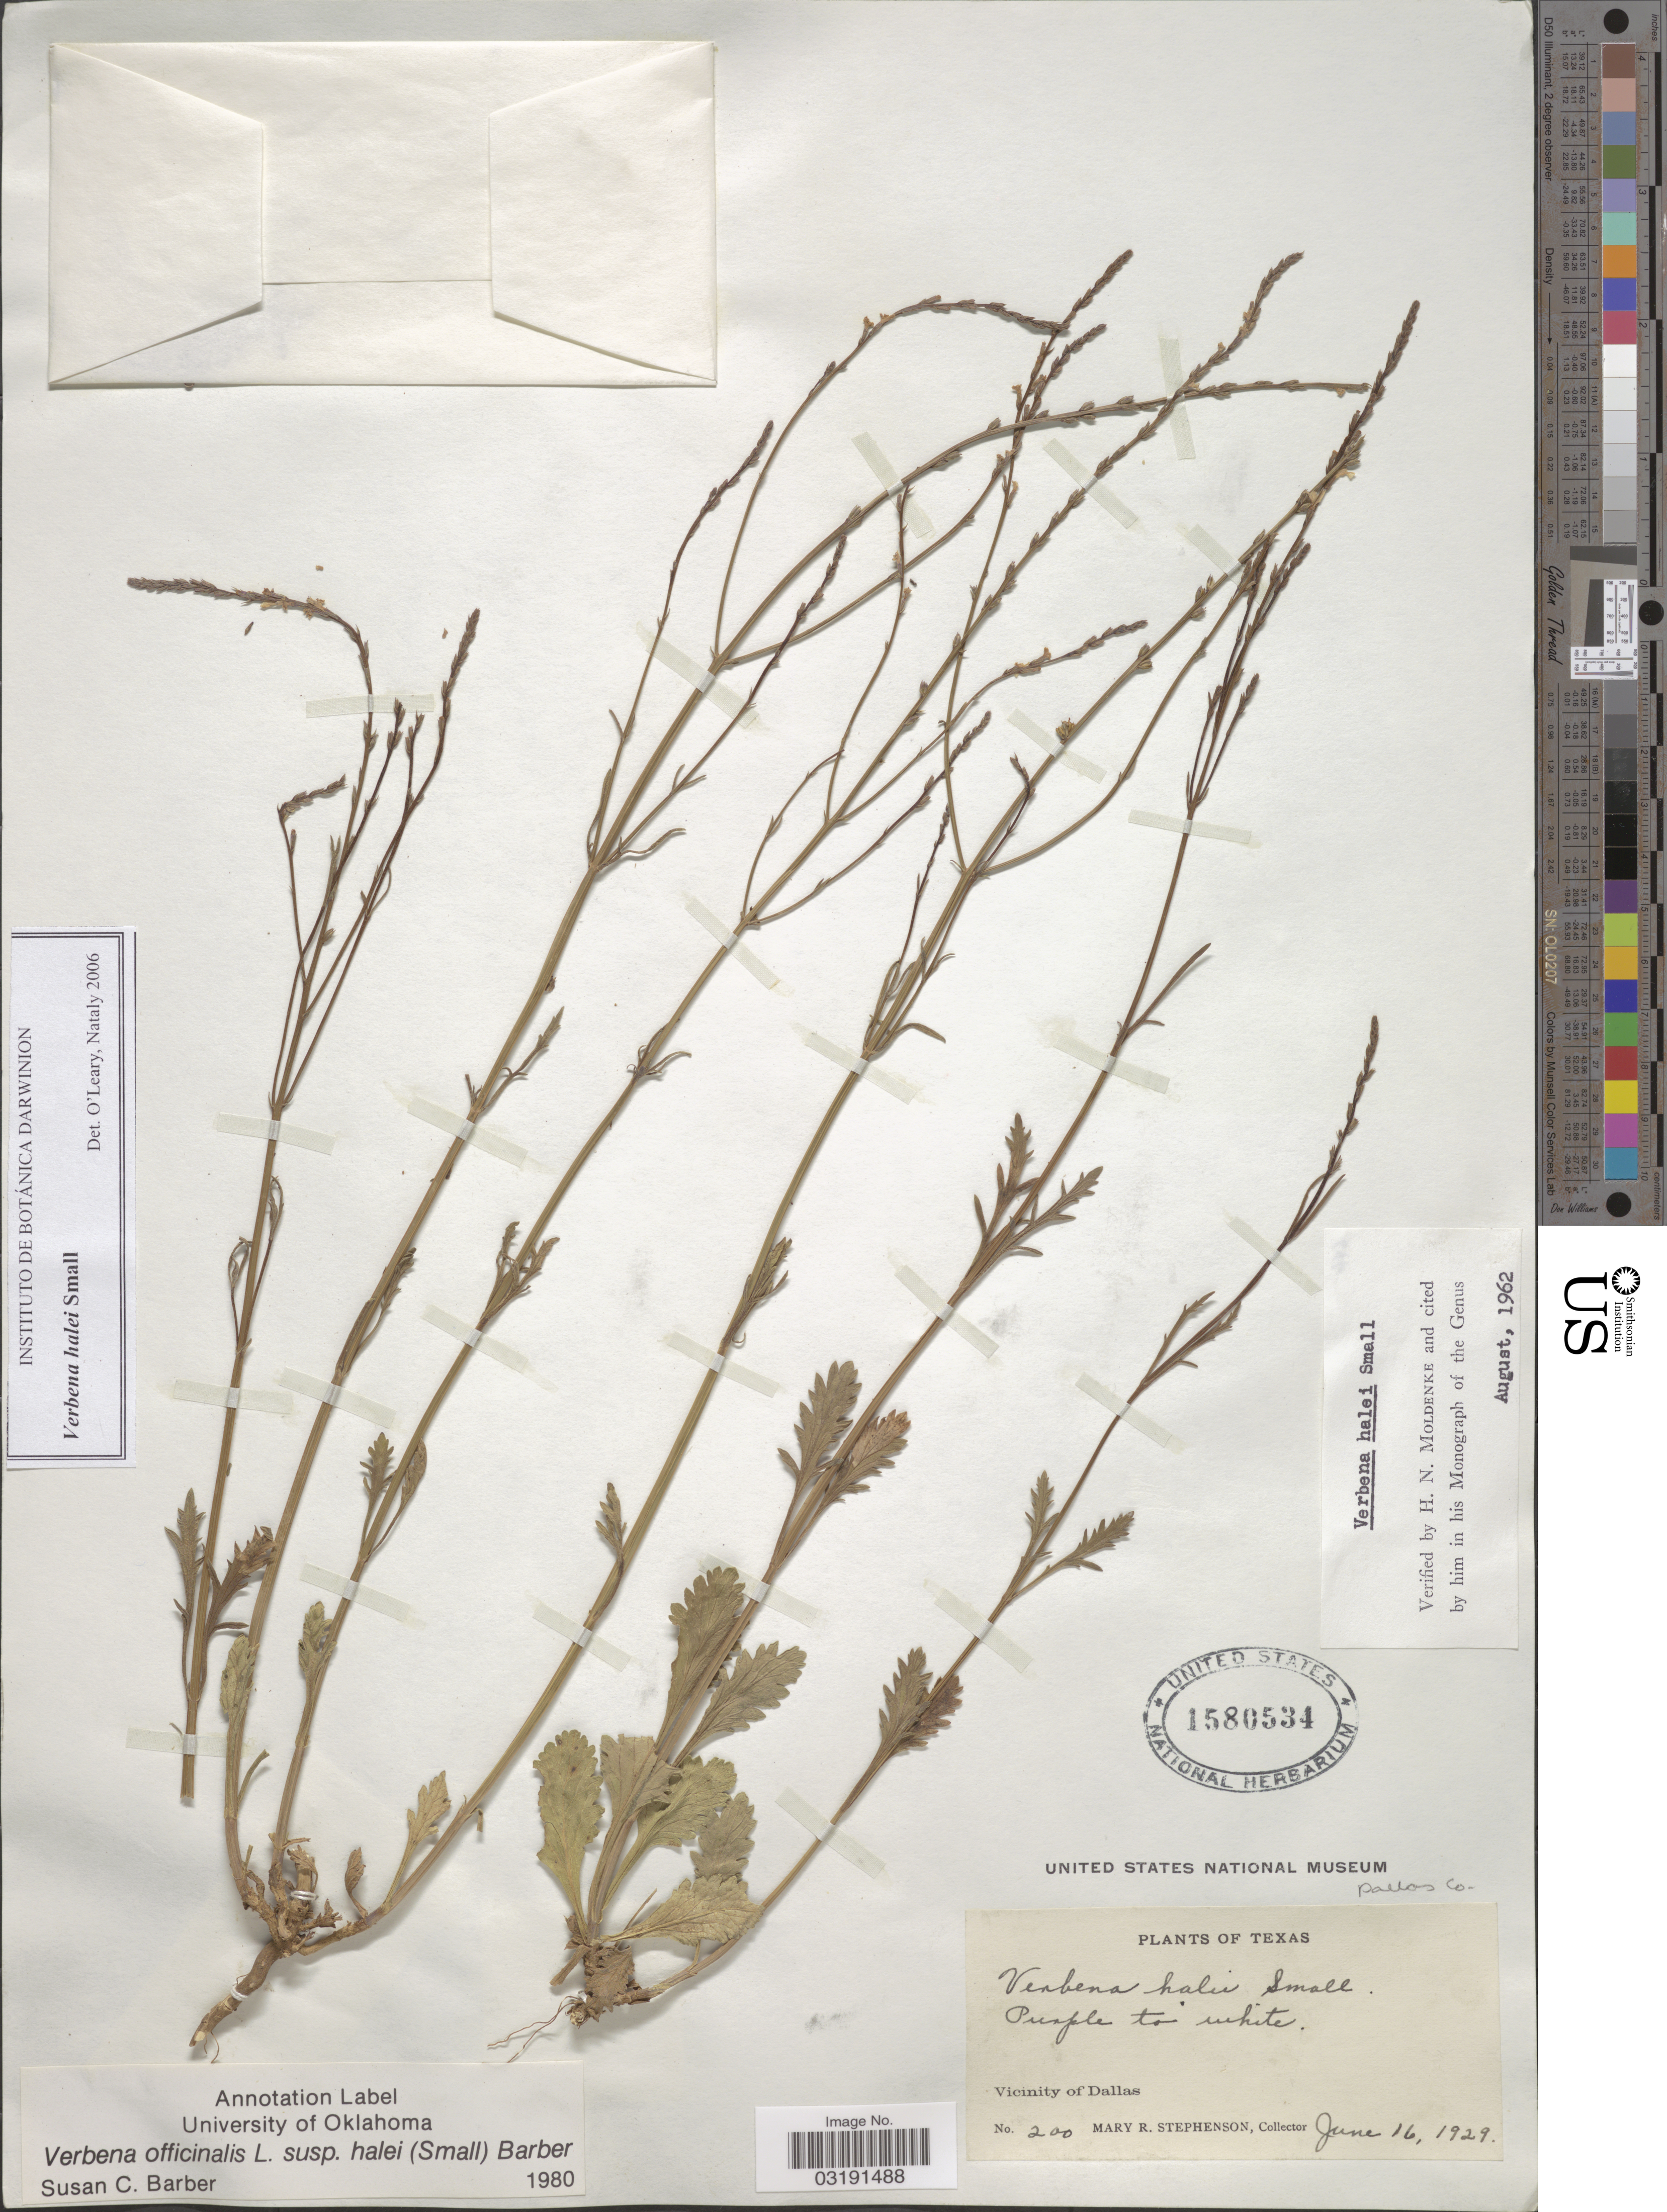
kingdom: Plantae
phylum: Tracheophyta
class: Magnoliopsida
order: Lamiales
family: Verbenaceae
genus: Verbena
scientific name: Verbena halei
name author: Small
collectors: M. Stephenson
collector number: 200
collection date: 1929-06-16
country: United States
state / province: Texas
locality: Vicinity of Dallas, Dallas Co.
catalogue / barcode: US 1580534